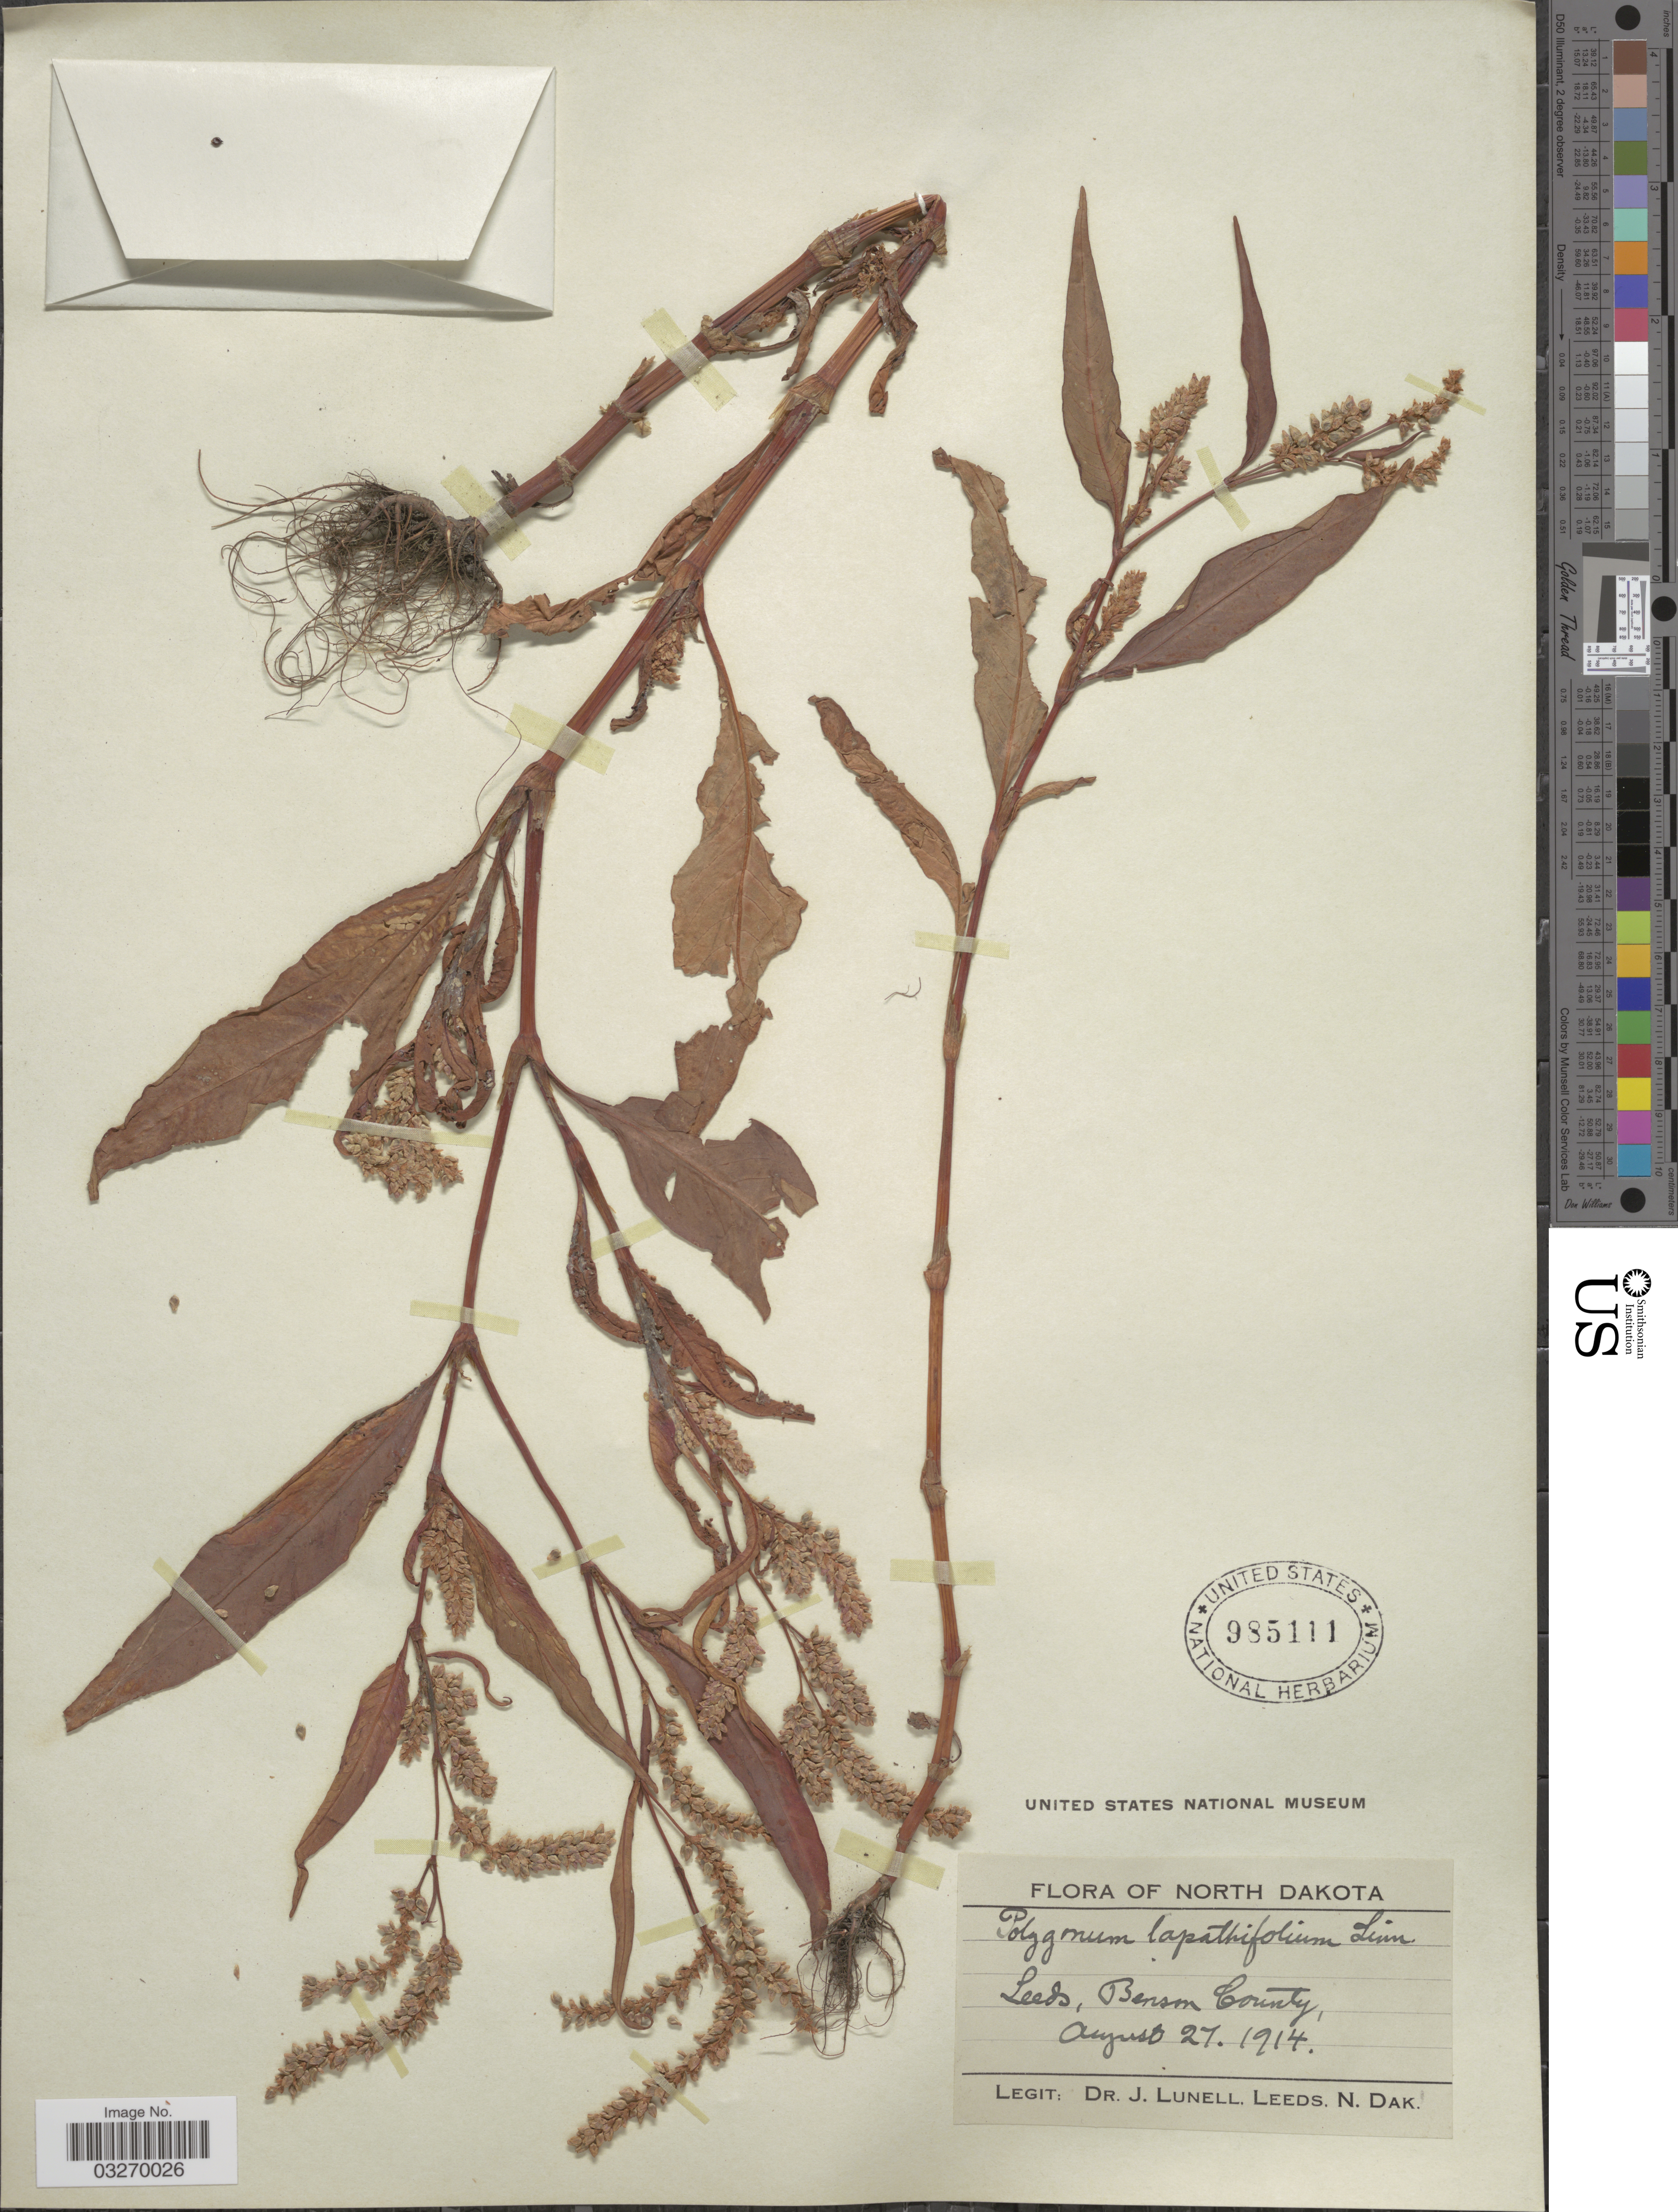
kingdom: Plantae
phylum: Tracheophyta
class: Magnoliopsida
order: Caryophyllales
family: Polygonaceae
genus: Persicaria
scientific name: Persicaria lapathifolia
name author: (L.) Delarbre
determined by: Atha, D. E.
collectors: J. Lunell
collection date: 1914-08-27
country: United States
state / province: North Dakota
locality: Leeds, Benson County.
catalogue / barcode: US 985111